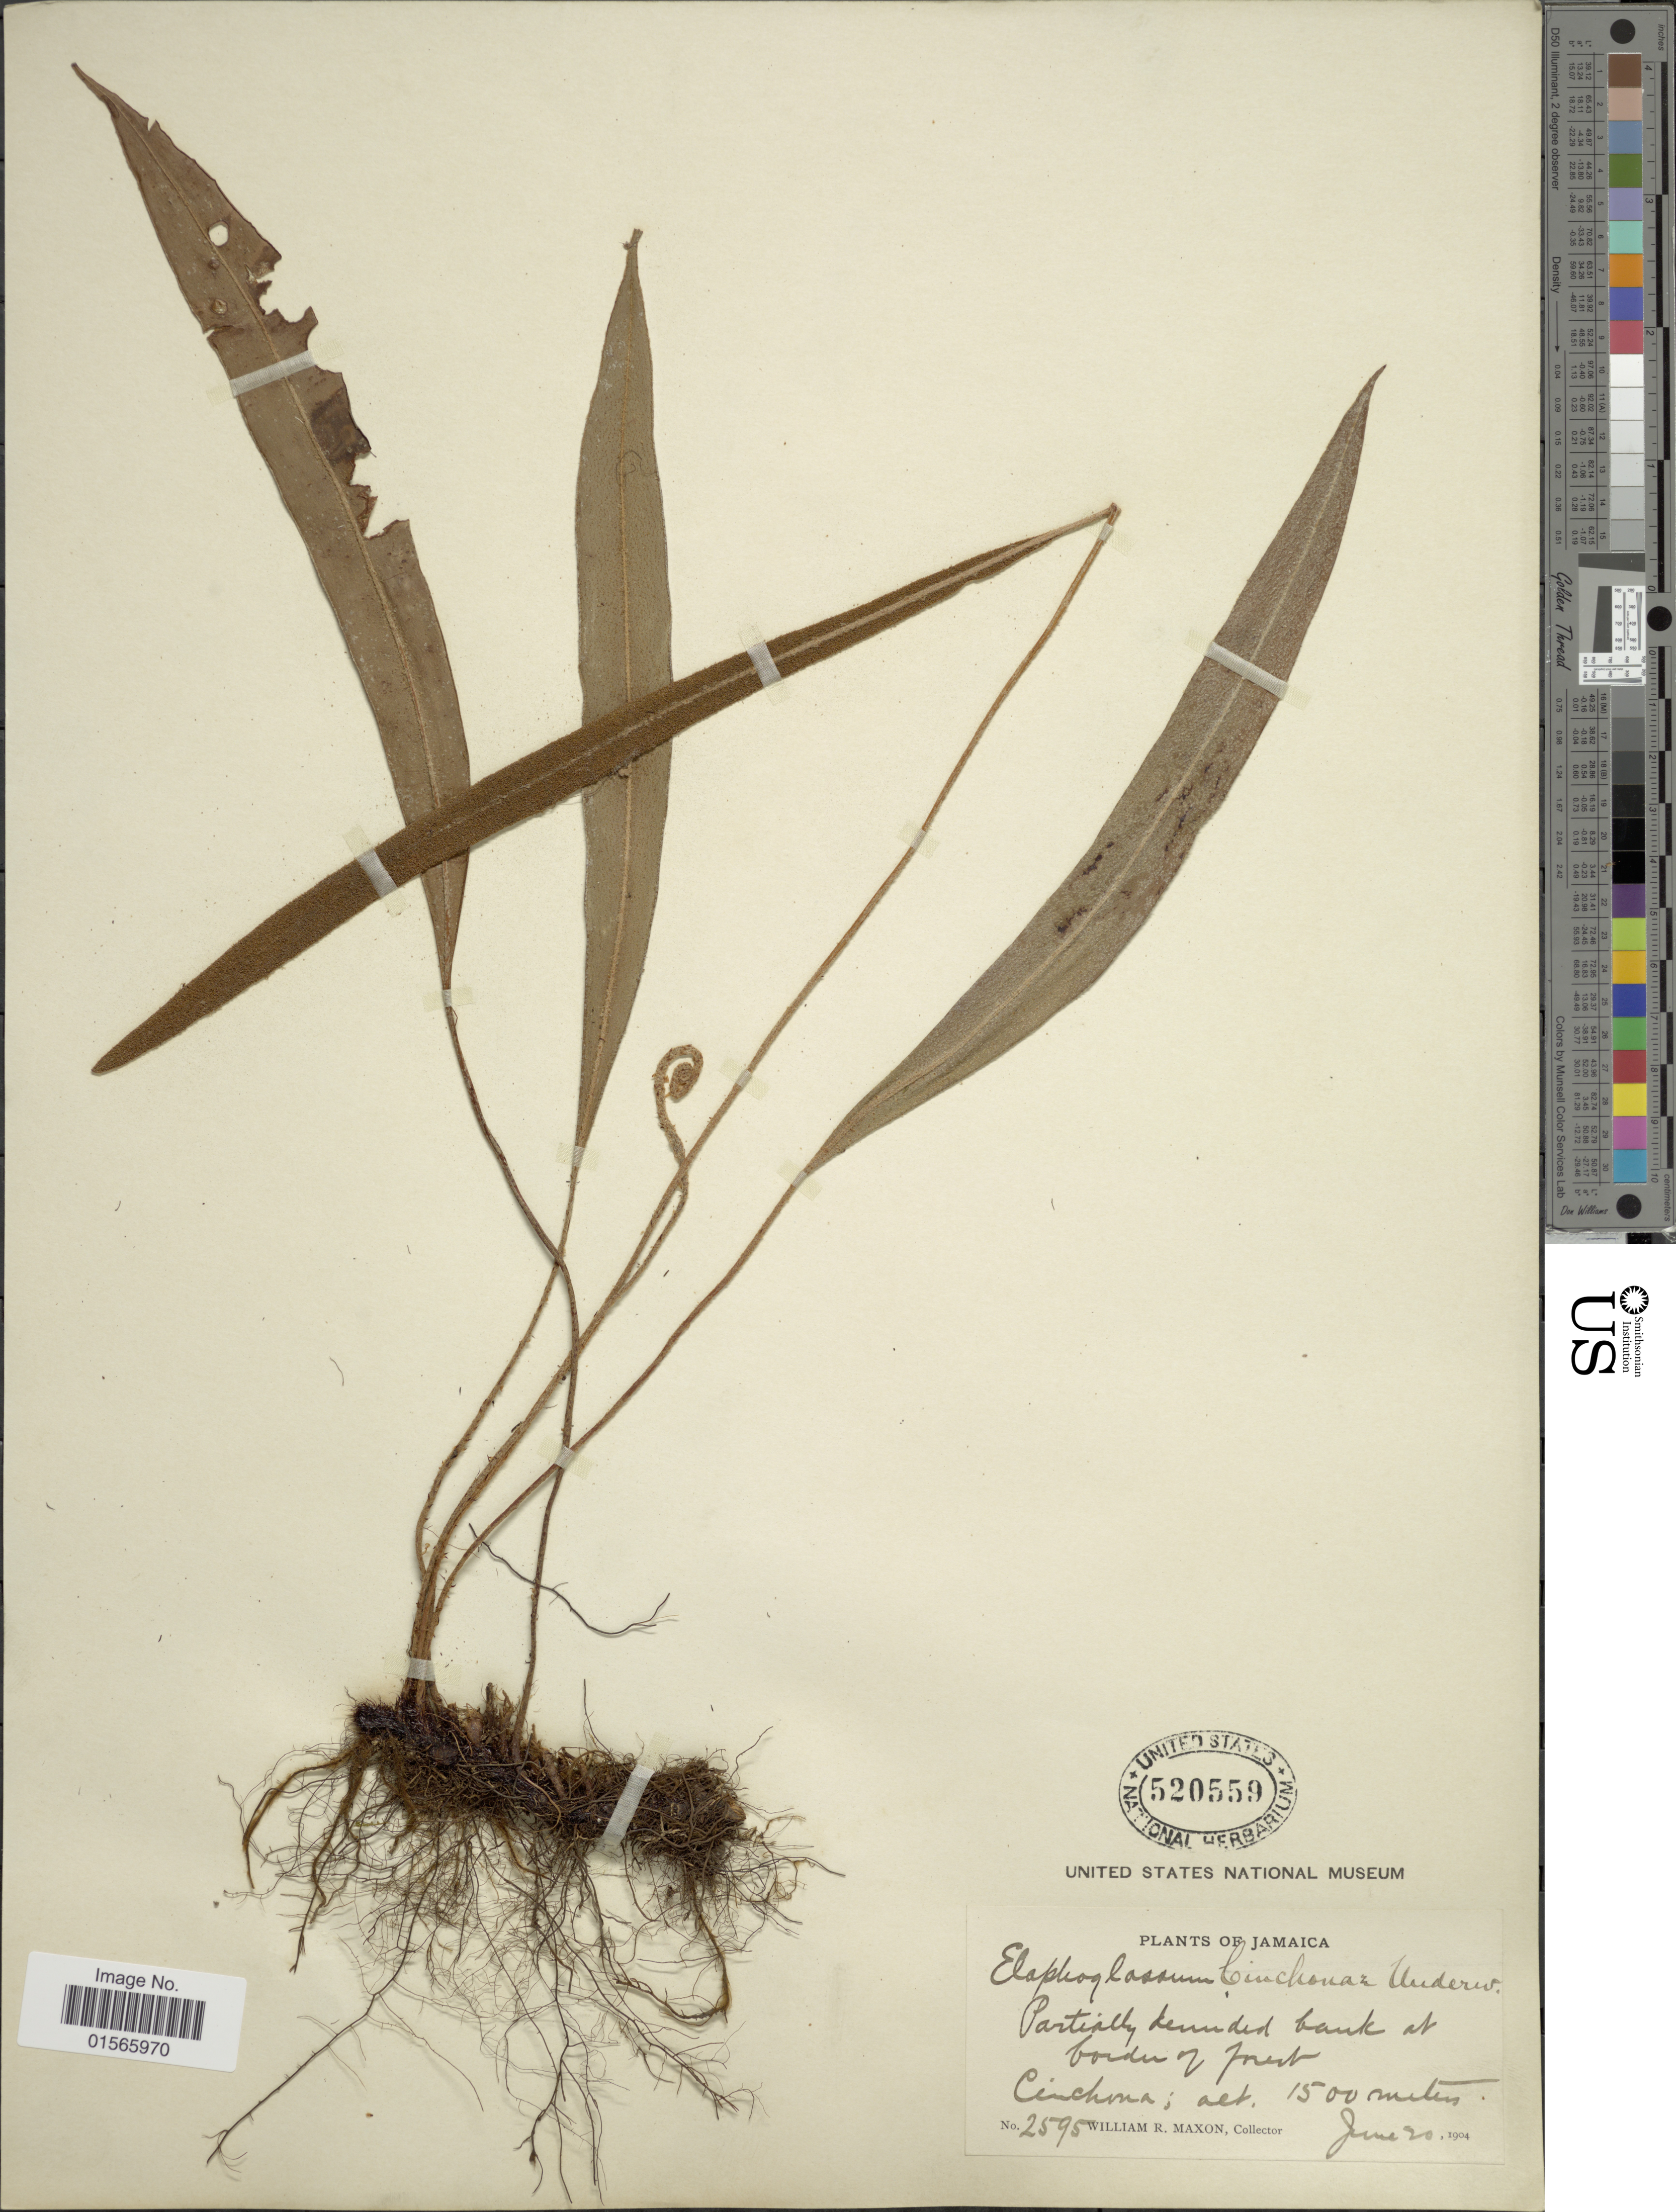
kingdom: Plantae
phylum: Tracheophyta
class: Polypodiopsida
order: Polypodiales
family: Dryopteridaceae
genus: Elaphoglossum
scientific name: Elaphoglossum tectum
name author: (Humb. & Bonpl.) Moore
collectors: W. R. Maxon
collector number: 2595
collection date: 1904-06-20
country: Jamaica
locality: Partially denuded bank at border of forest Cinchona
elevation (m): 1500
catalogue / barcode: US 520559